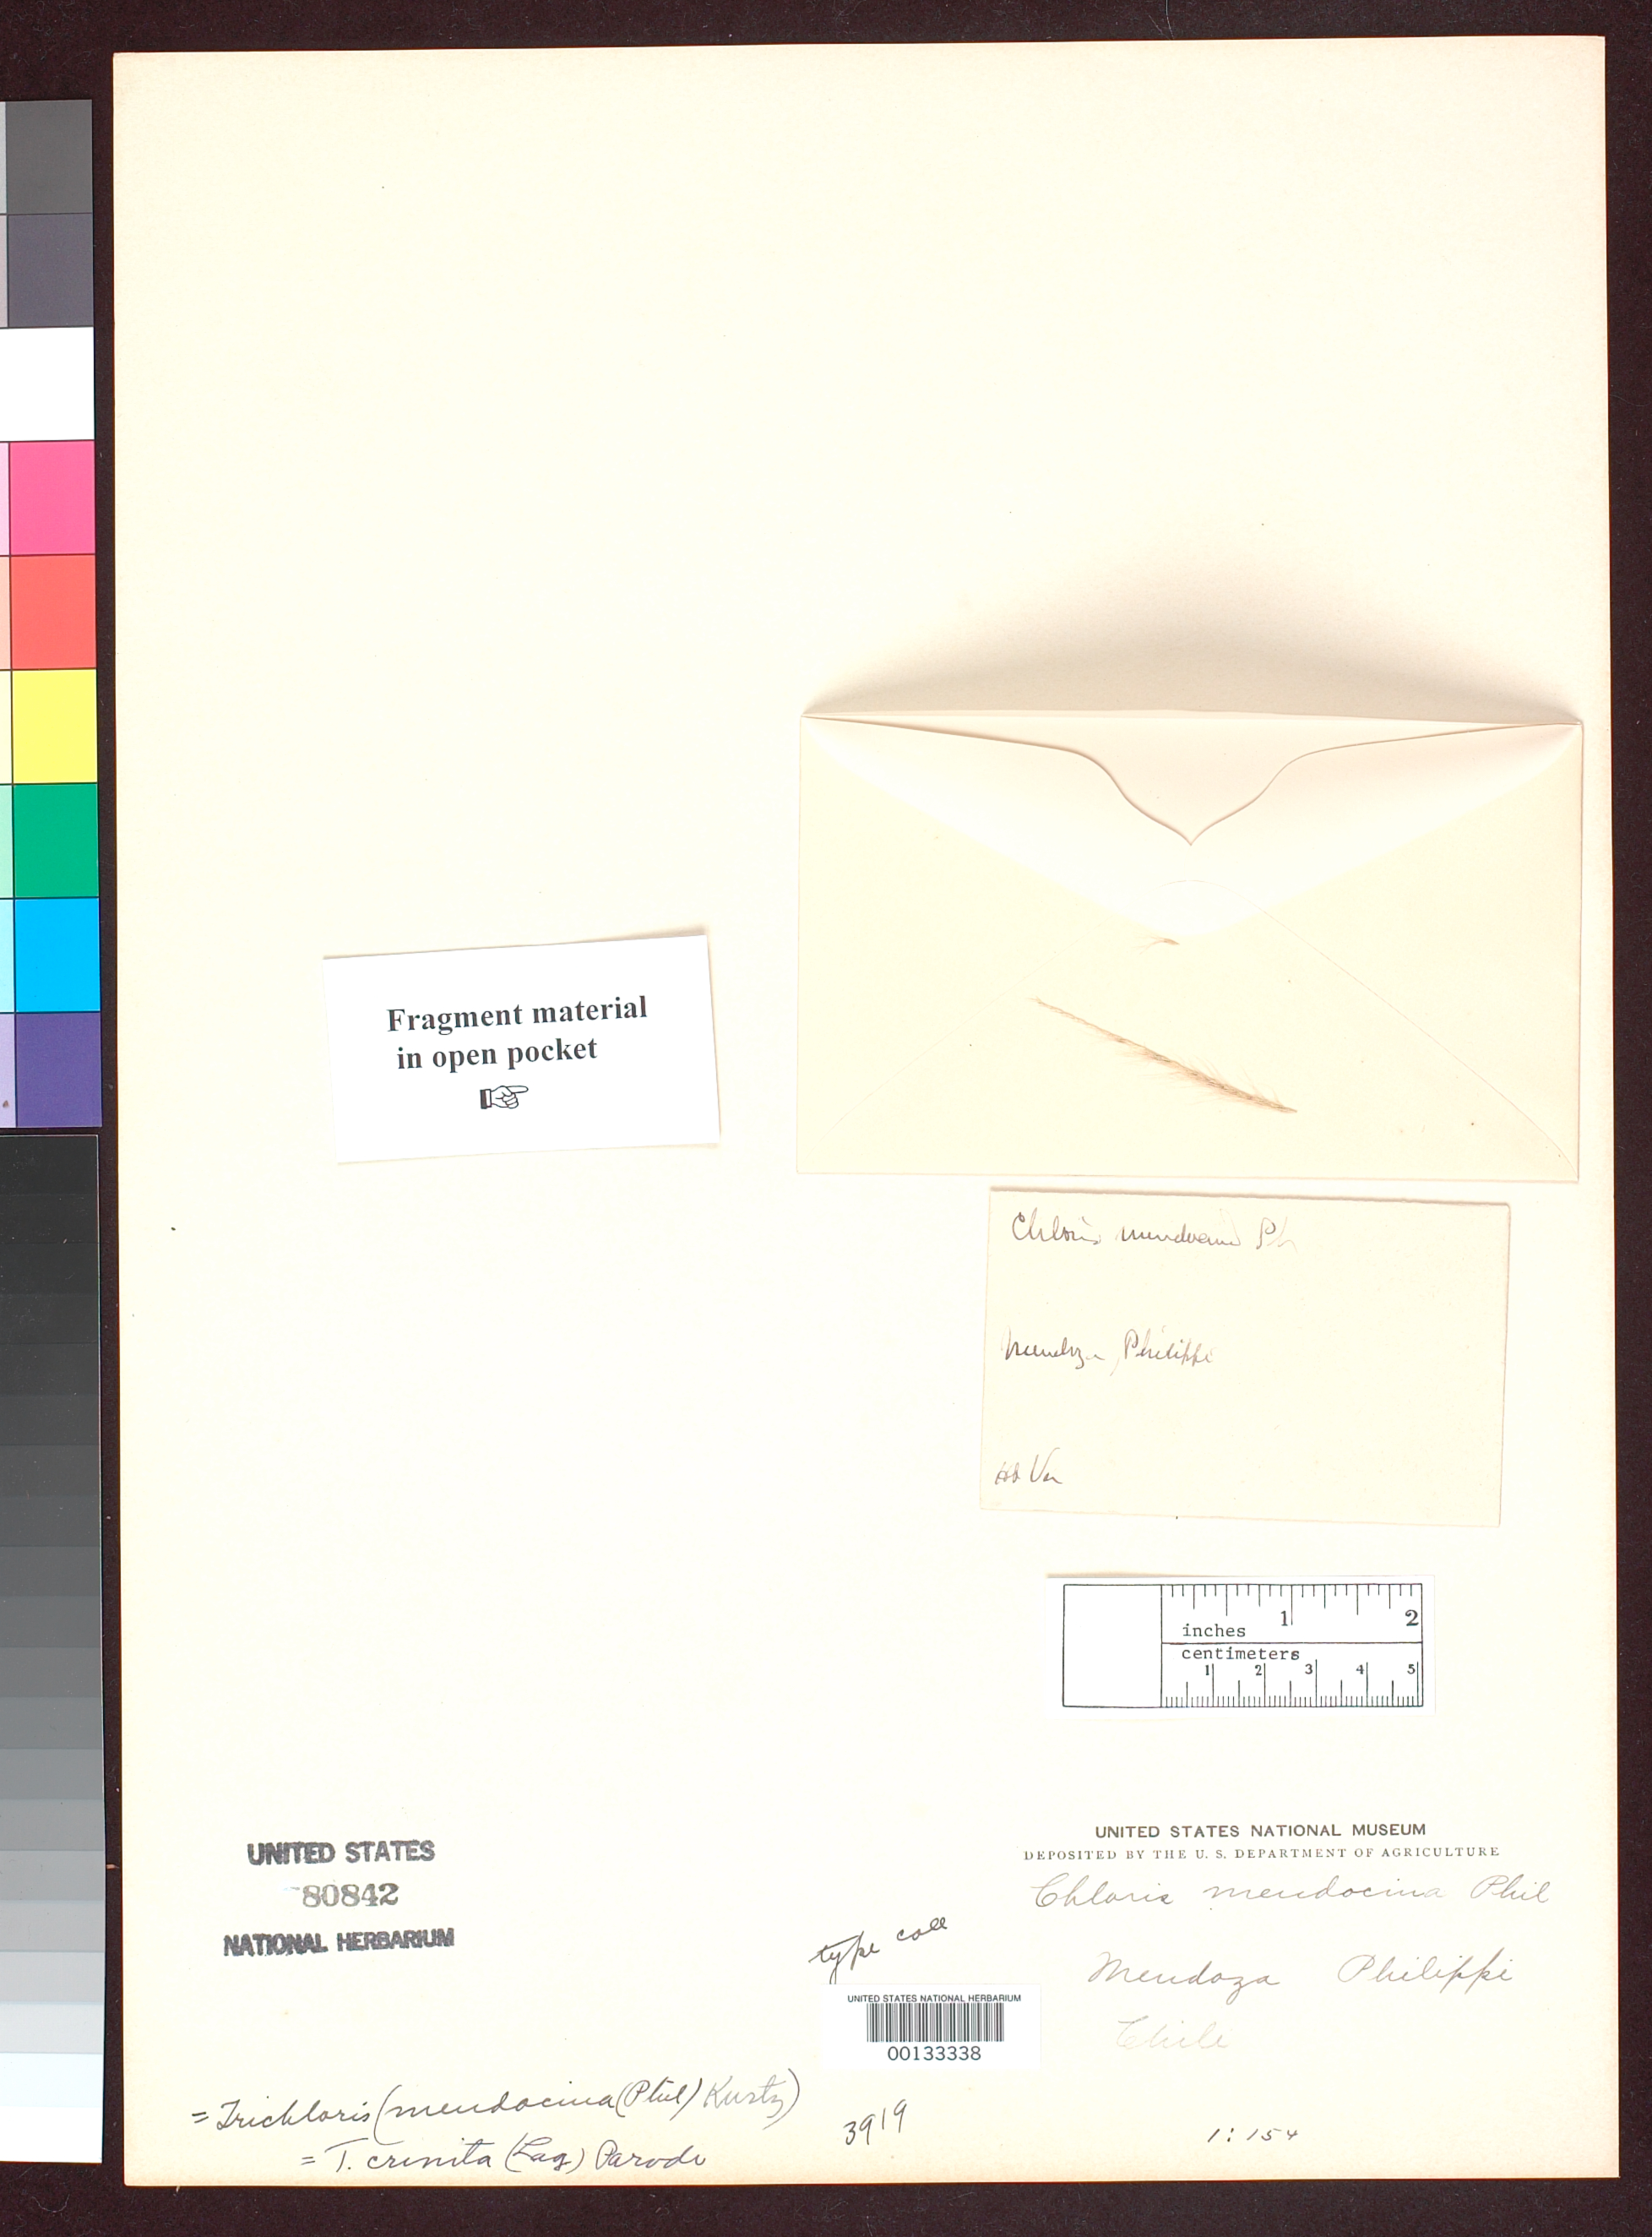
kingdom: Plantae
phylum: Tracheophyta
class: Liliopsida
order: Poales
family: Poaceae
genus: Chloris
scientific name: Chloris mendocina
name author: Phil.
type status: Type Fragment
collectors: R. A. Philippi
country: Argentina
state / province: Mendoza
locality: Mendoza.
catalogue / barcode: US 80842